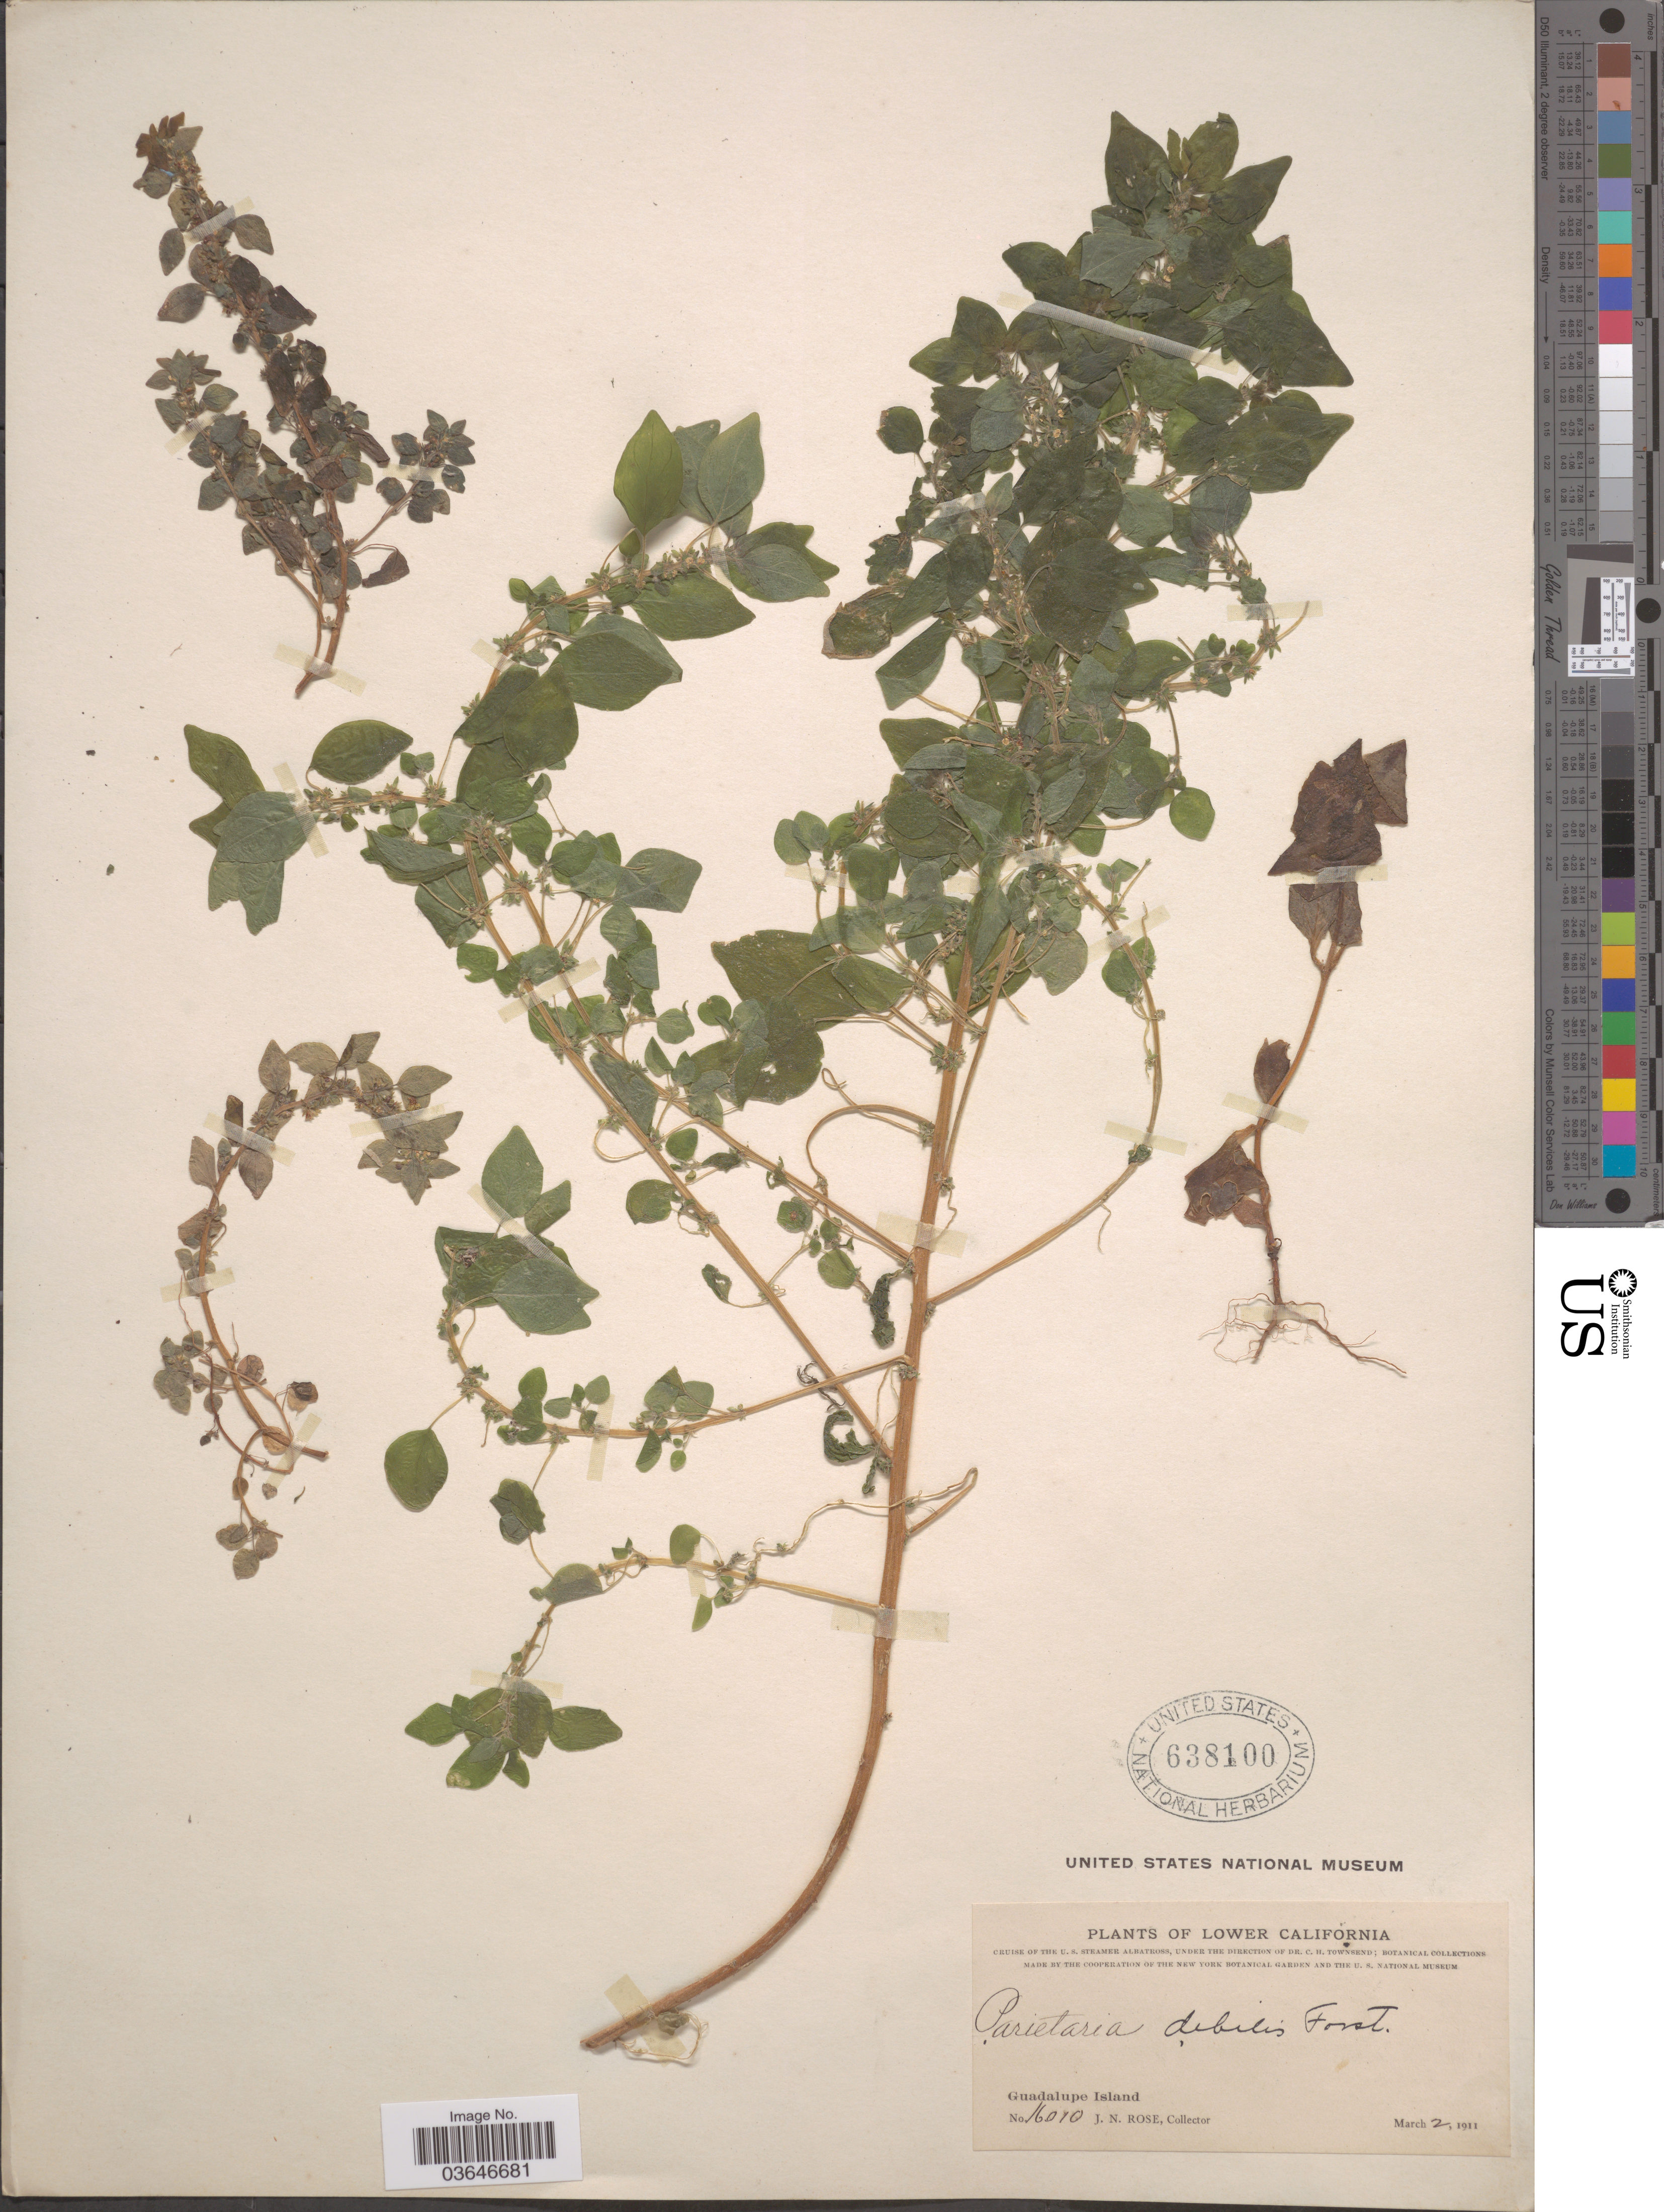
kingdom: Plantae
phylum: Tracheophyta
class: Magnoliopsida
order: Rosales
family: Urticaceae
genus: Parietaria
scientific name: Parietaria debilis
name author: G. Forst.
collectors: J. N. Rose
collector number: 16010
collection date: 1911-03-02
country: Mexico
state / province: Baja California Norte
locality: Lower California. Guadalupe Island.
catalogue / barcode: US 638100